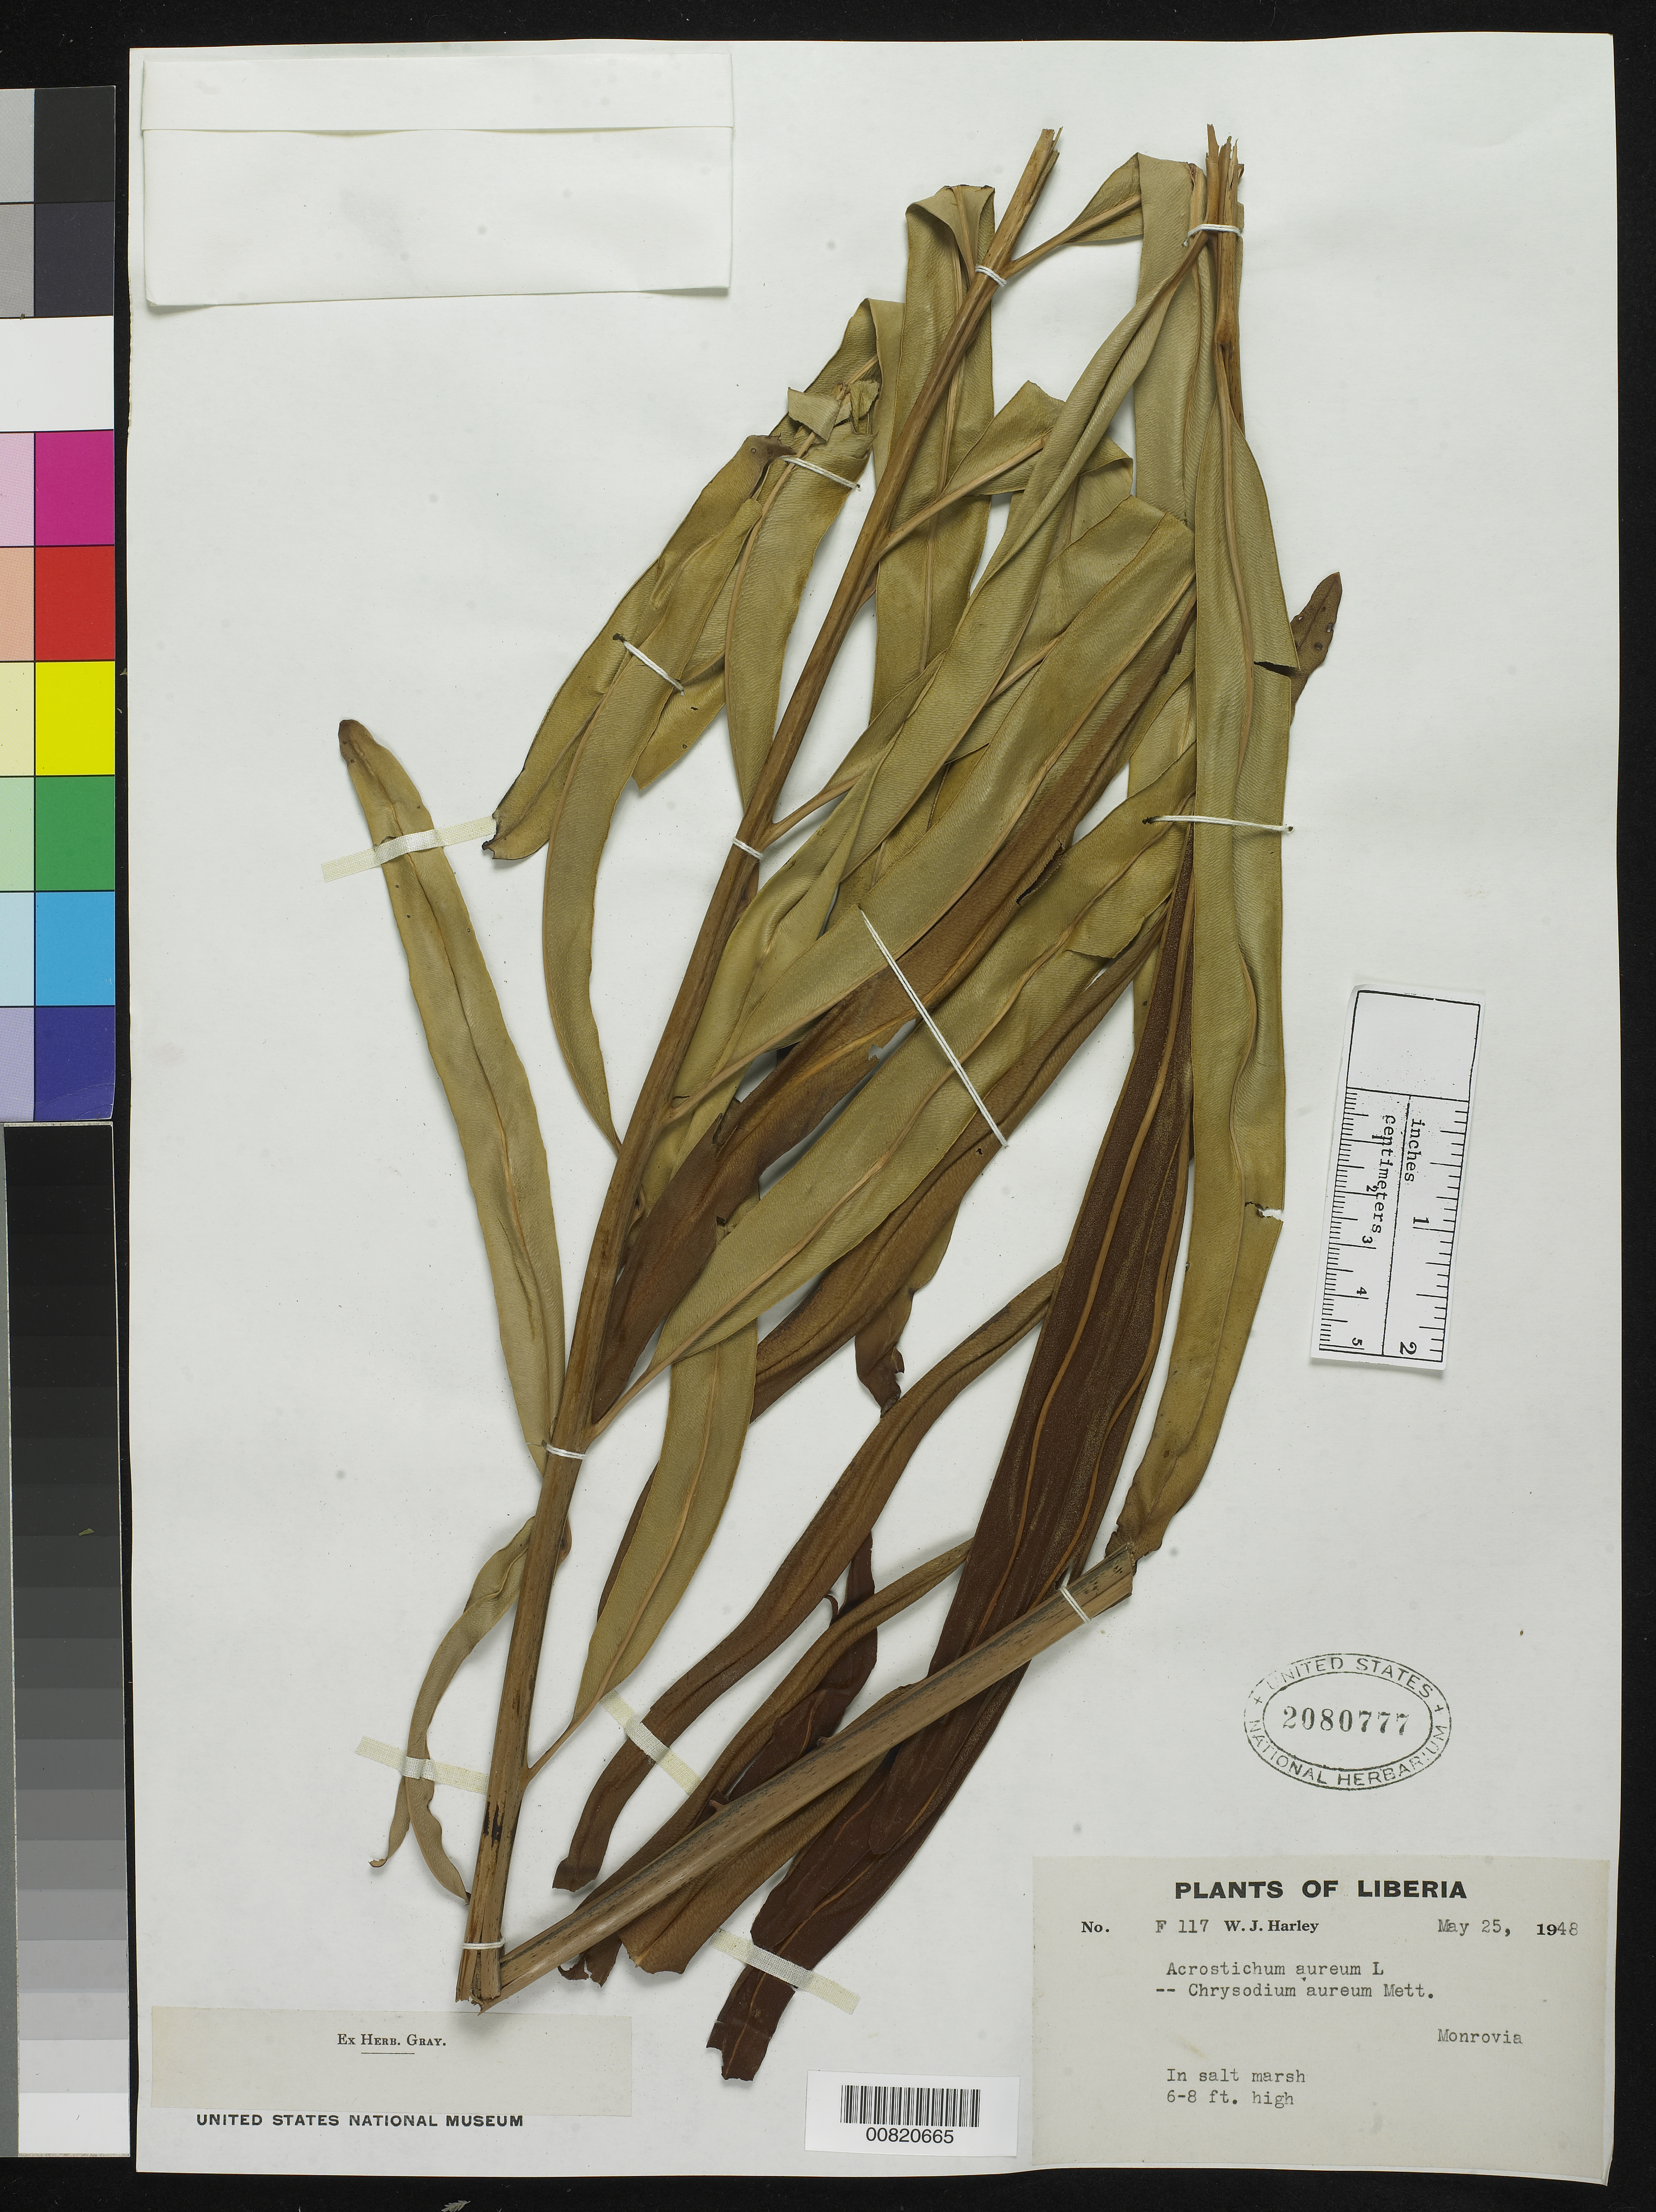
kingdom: Plantae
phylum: Tracheophyta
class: Polypodiopsida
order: Polypodiales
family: Pteridaceae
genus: Acrostichum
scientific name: Acrostichum aureum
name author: L.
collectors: W. Harley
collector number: F 117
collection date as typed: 25 Mar 1948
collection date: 1948-03-25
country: Liberia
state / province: Montserrado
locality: Monrovia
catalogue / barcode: US 2080777